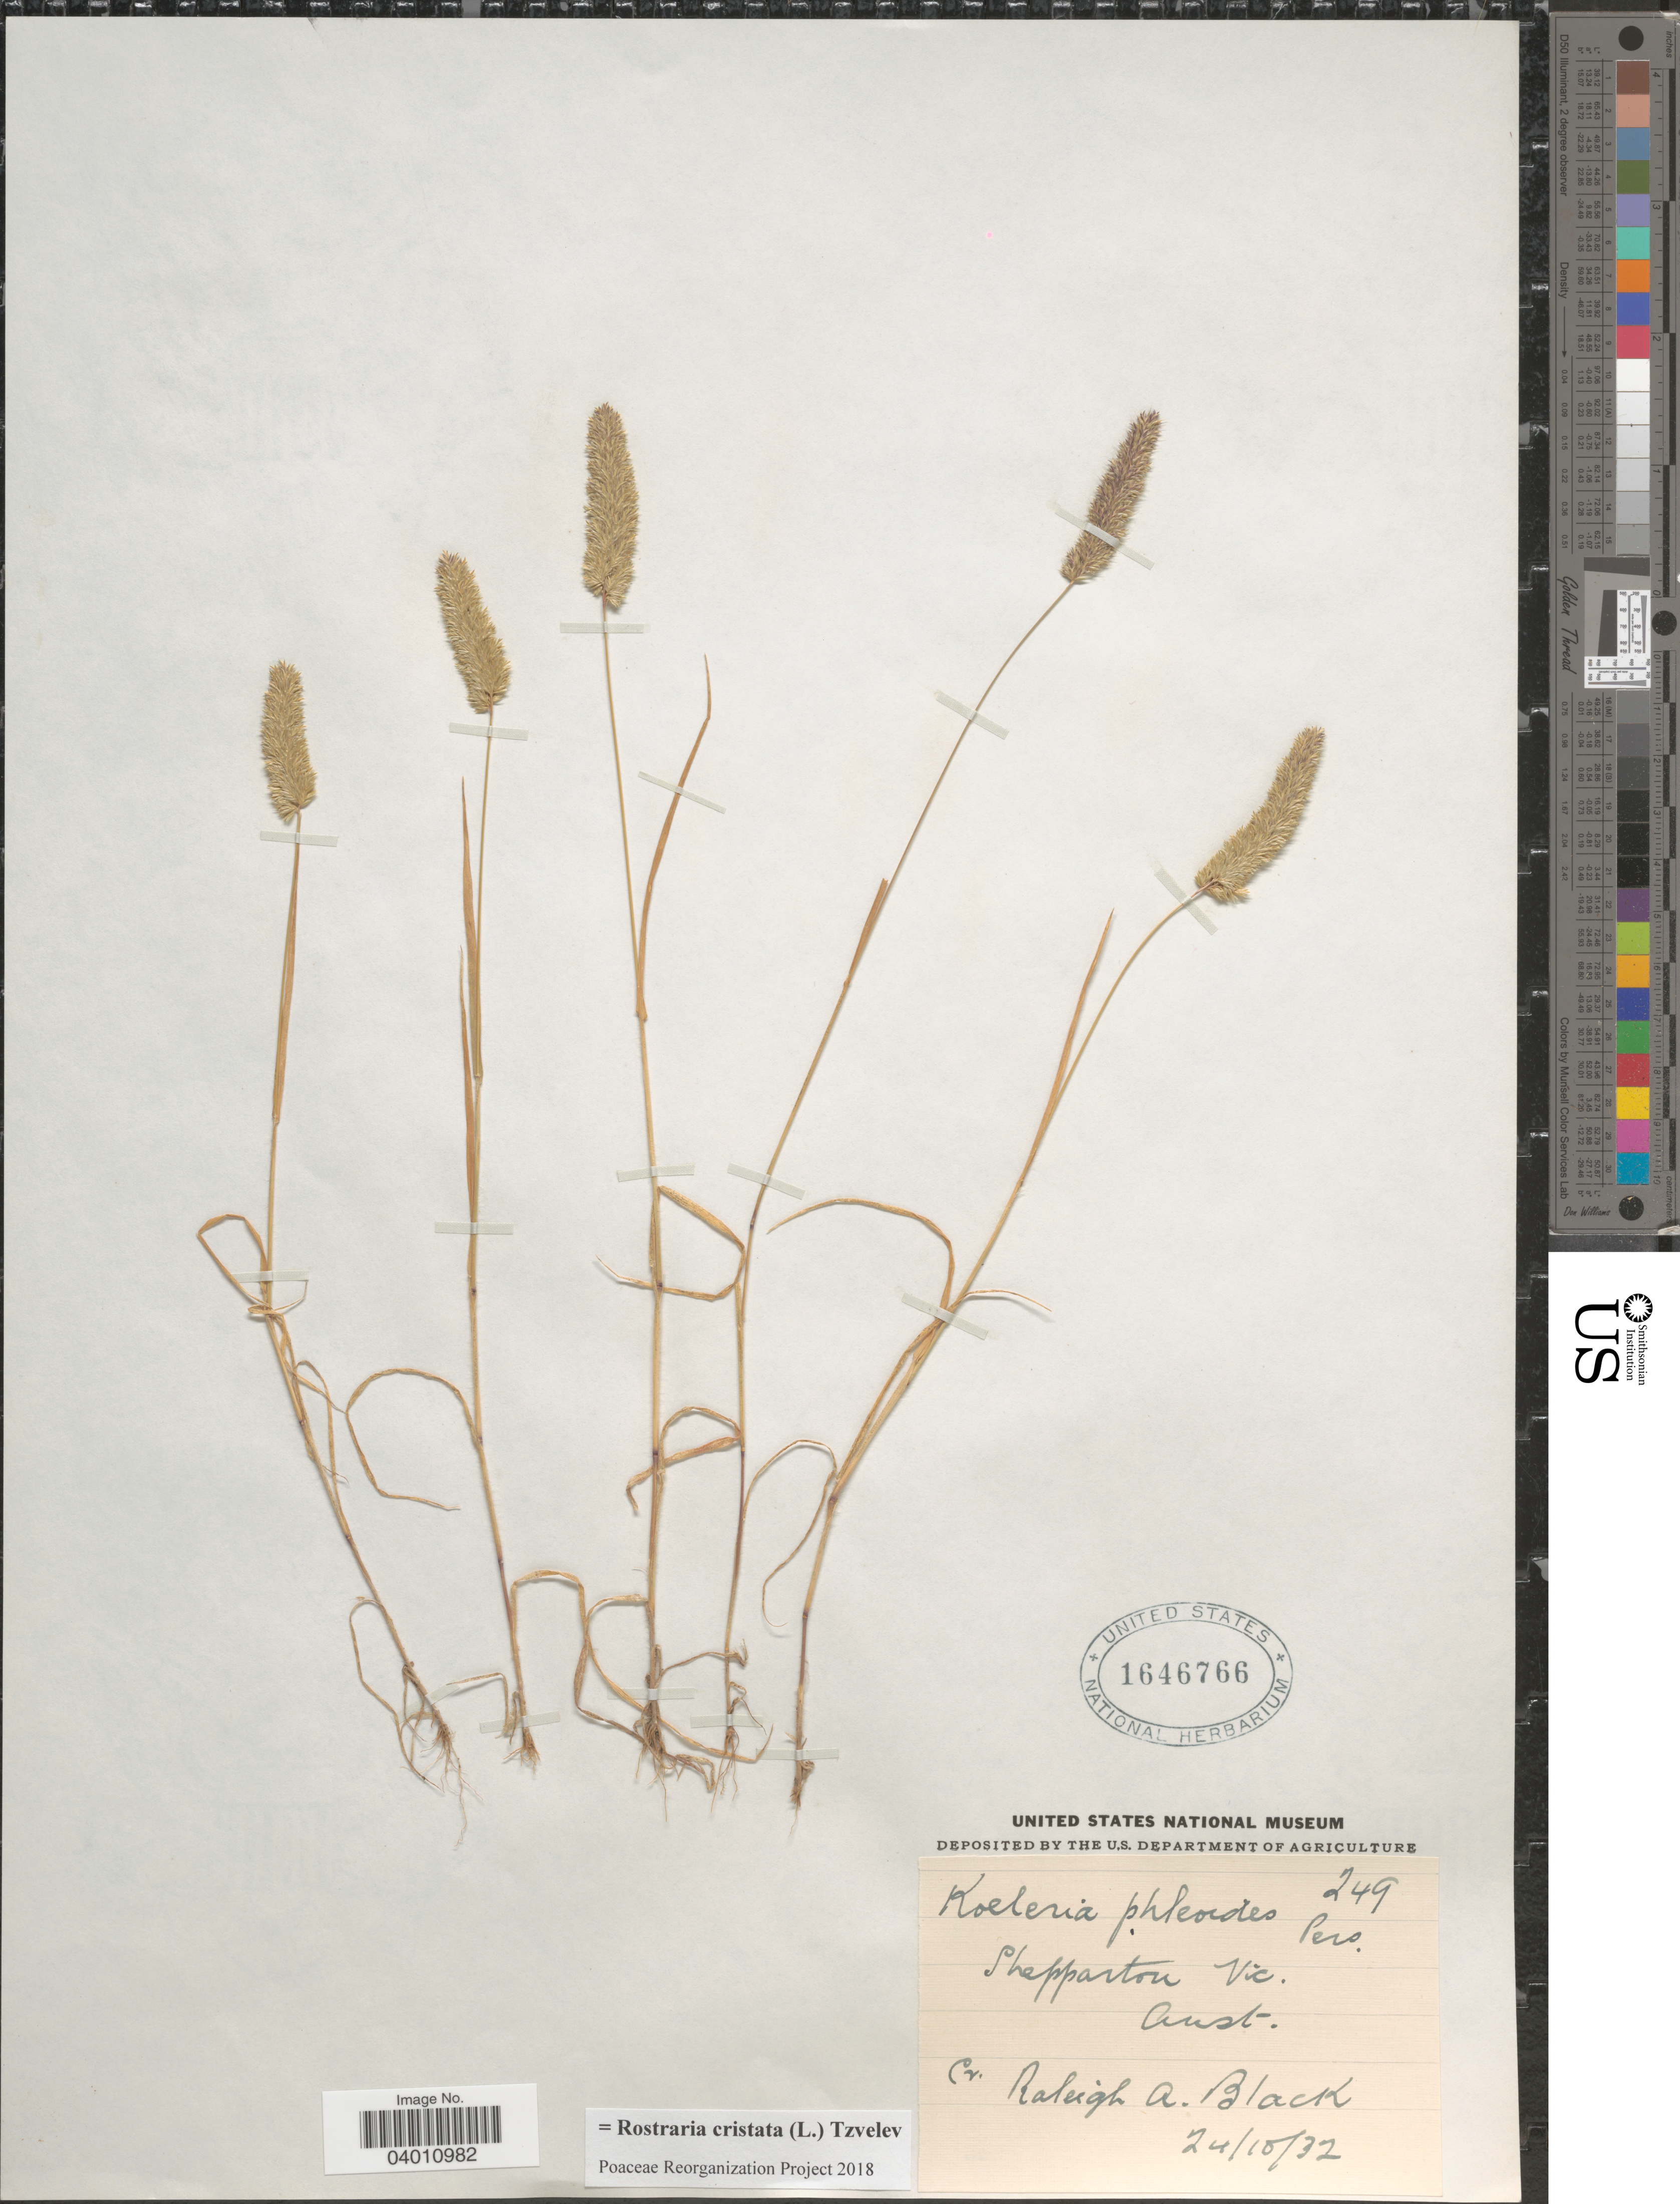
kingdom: Plantae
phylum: Tracheophyta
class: Liliopsida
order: Poales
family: Poaceae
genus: Rostraria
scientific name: Rostraria cristata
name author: (L.) Tzvelev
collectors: R. A. Black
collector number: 249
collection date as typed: Transcribed d/m/y: 24/10/32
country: Australia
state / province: Victoria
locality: Shepparton Vic.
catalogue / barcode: US 1646766